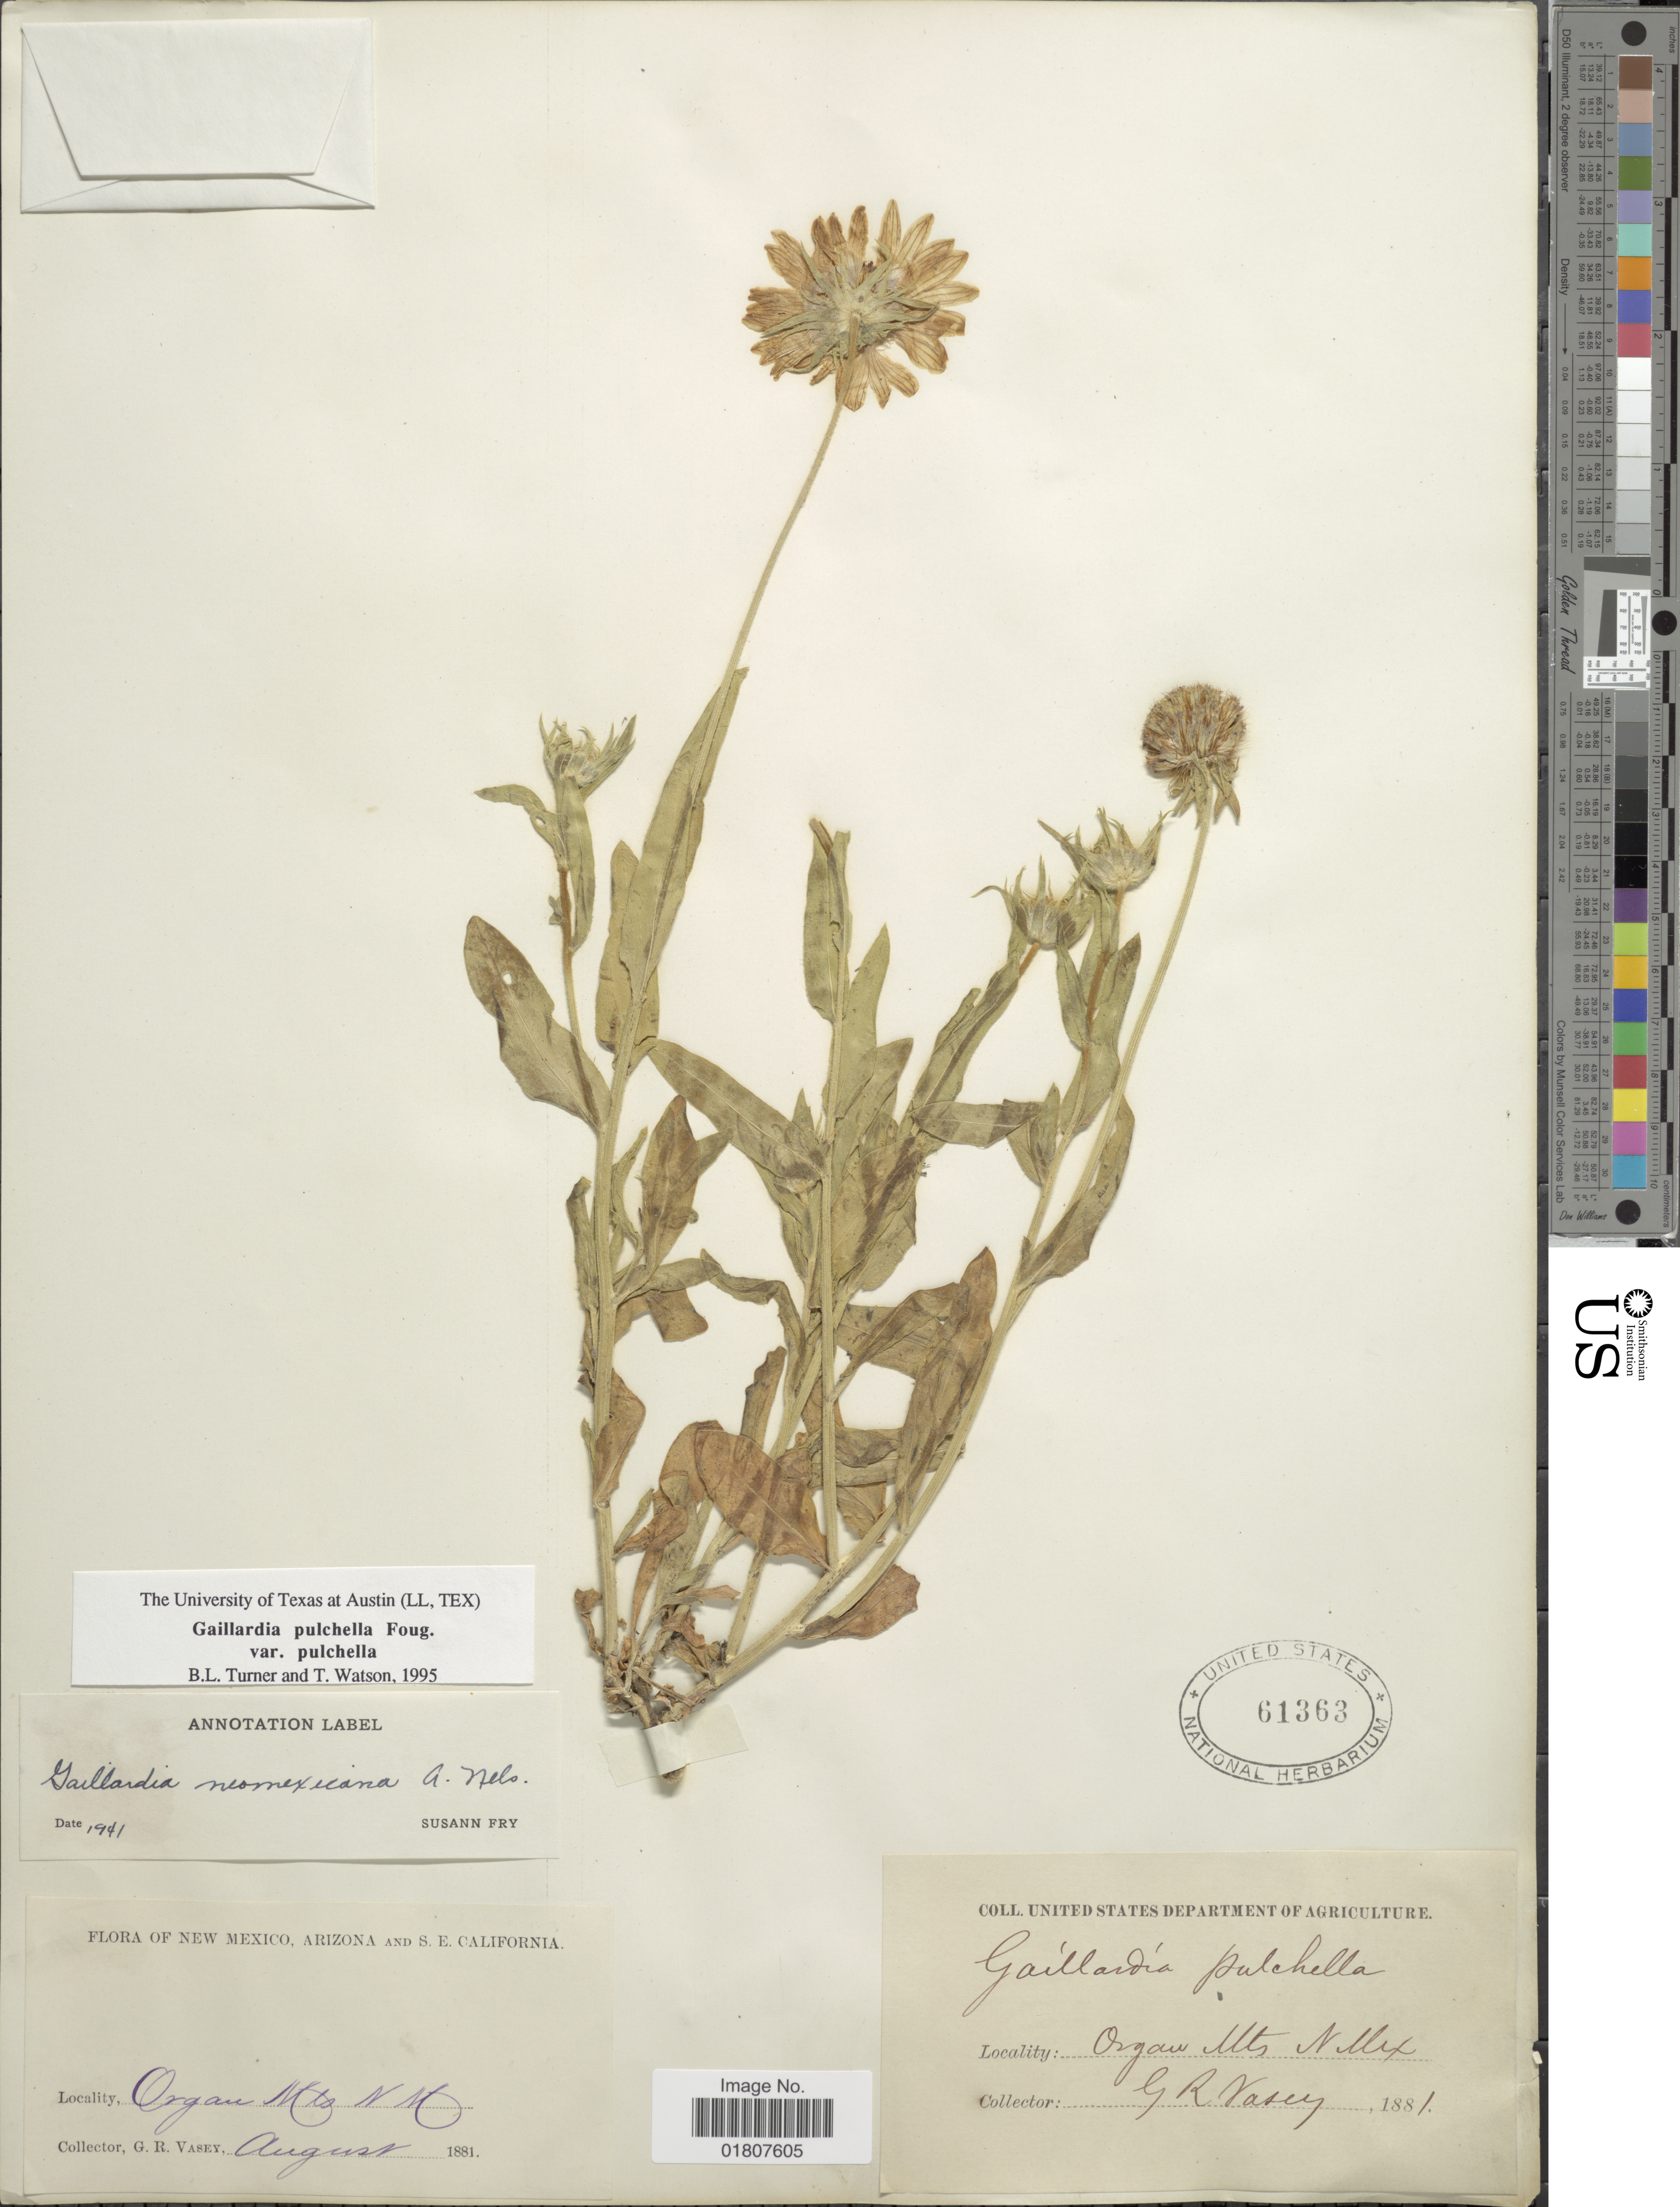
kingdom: Plantae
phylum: Tracheophyta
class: Magnoliopsida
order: Asterales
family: Asteraceae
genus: Gaillardia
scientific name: Gaillardia pulchella var. pulchella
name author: Foug.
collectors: G. R. Vasey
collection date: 1881-08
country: United States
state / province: New Mexico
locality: Organ, Mts. N.M.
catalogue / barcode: US 61363